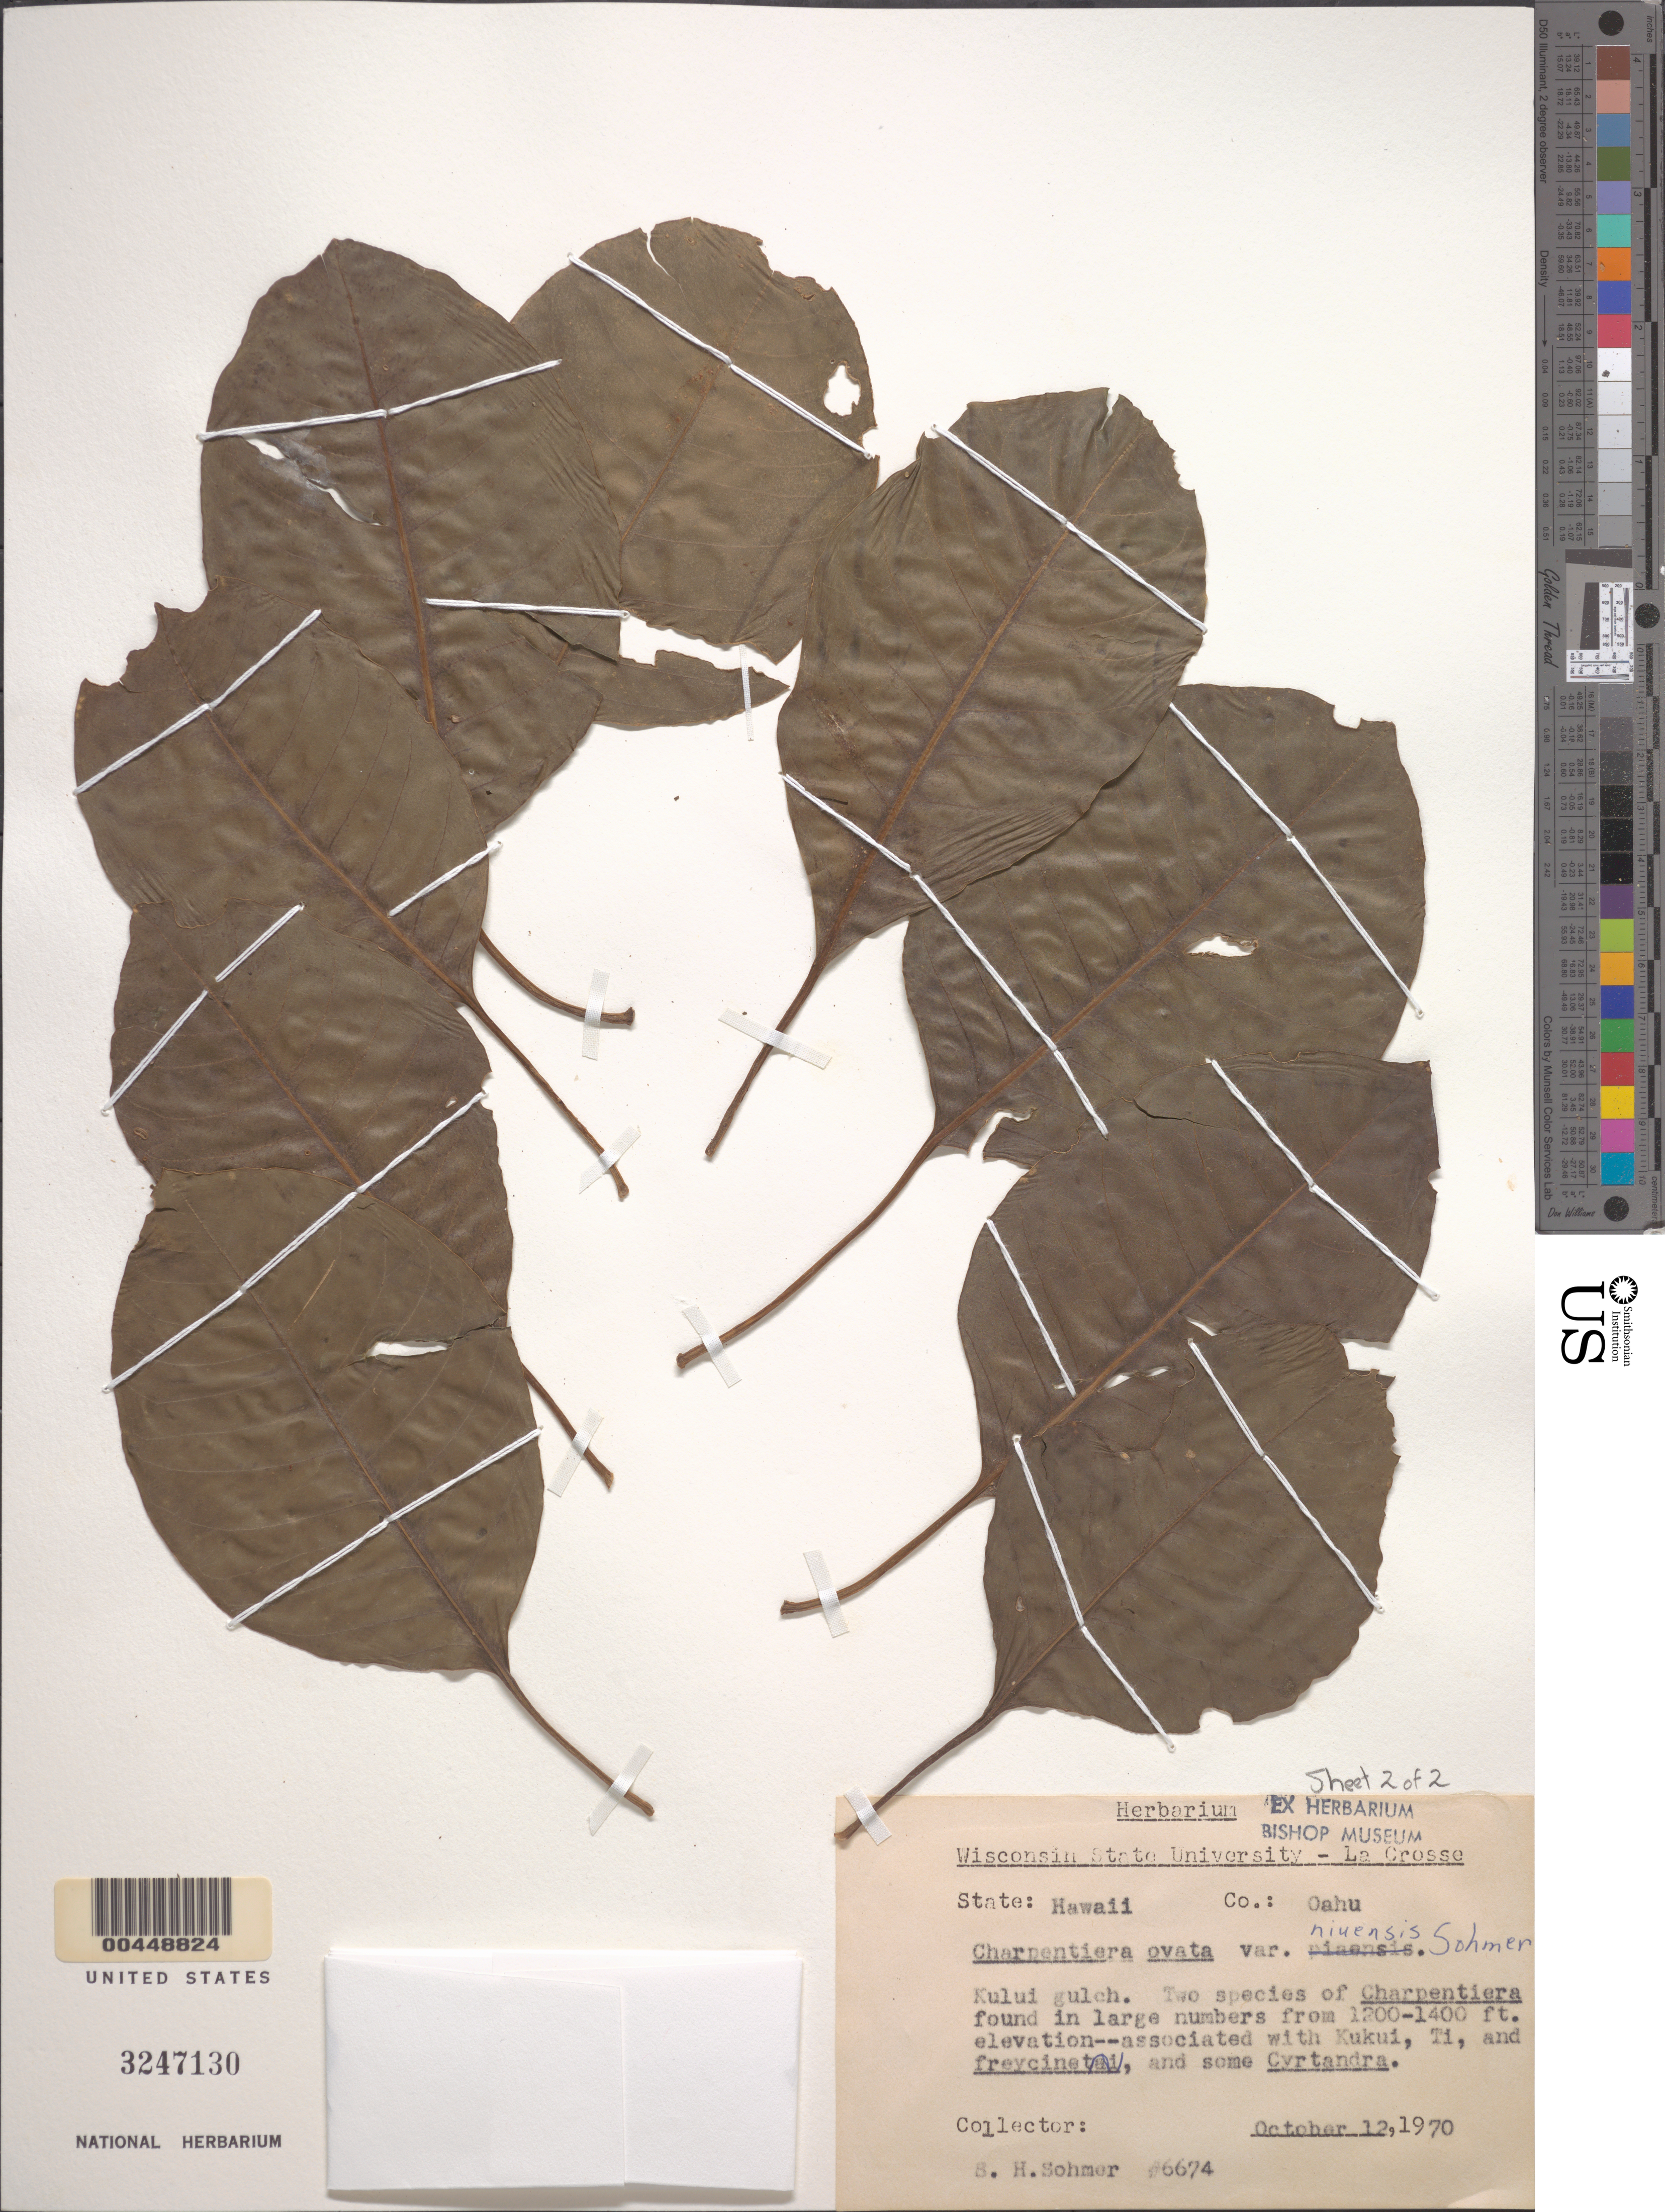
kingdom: Plantae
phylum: Tracheophyta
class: Magnoliopsida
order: Caryophyllales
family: Amaranthaceae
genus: Charpentiera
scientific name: Charpentiera ovata var. niuensis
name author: Sohmer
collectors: S. H. Sohmer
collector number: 6674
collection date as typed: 12 Oct 1970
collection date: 1970-10-12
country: United States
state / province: Hawaii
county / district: Honolulu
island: Oahu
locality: Kului Gulch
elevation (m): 366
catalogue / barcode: US 3247130